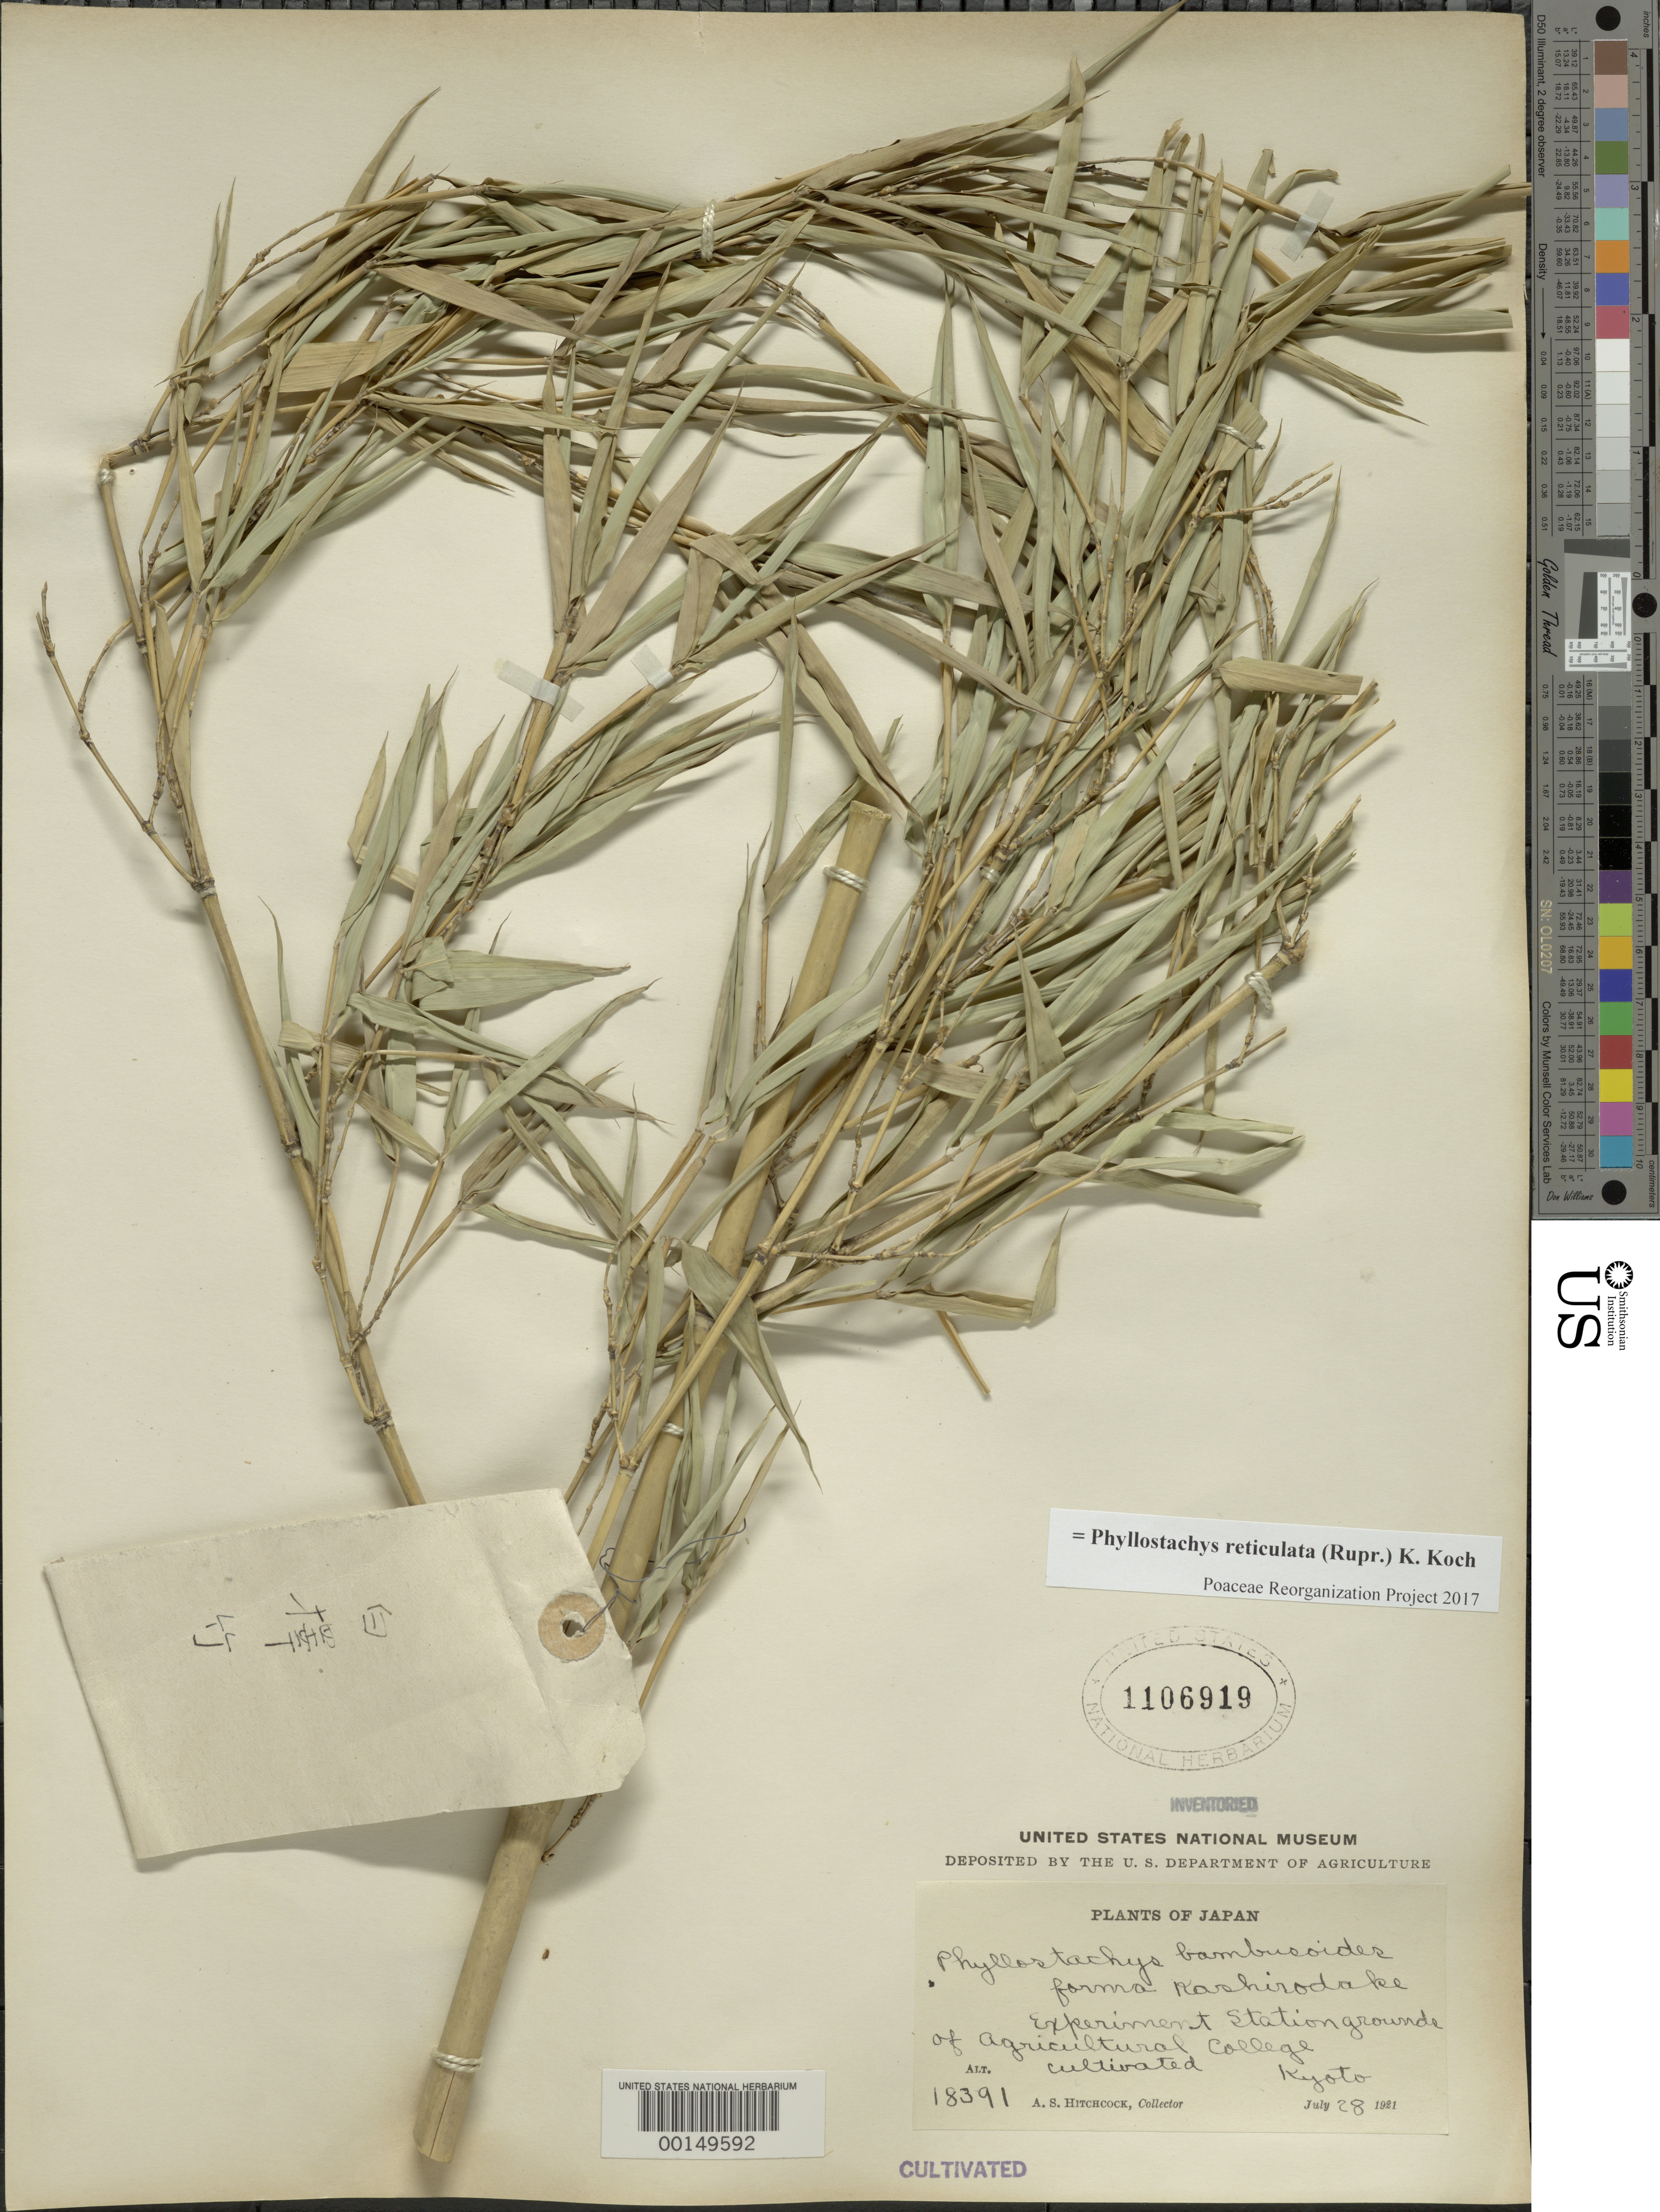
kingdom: Plantae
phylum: Tracheophyta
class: Liliopsida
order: Poales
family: Poaceae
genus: Phyllostachys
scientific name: Phyllostachys reticulata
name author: (Rupr.) K. Koch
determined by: Poaceae Reorganization Project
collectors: A. S. Hitchcock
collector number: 18391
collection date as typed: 28 Jul 1921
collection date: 1921-07-28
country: Japan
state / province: Kyoto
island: Honshu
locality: Experiment station, agric. college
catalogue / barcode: US 1106919